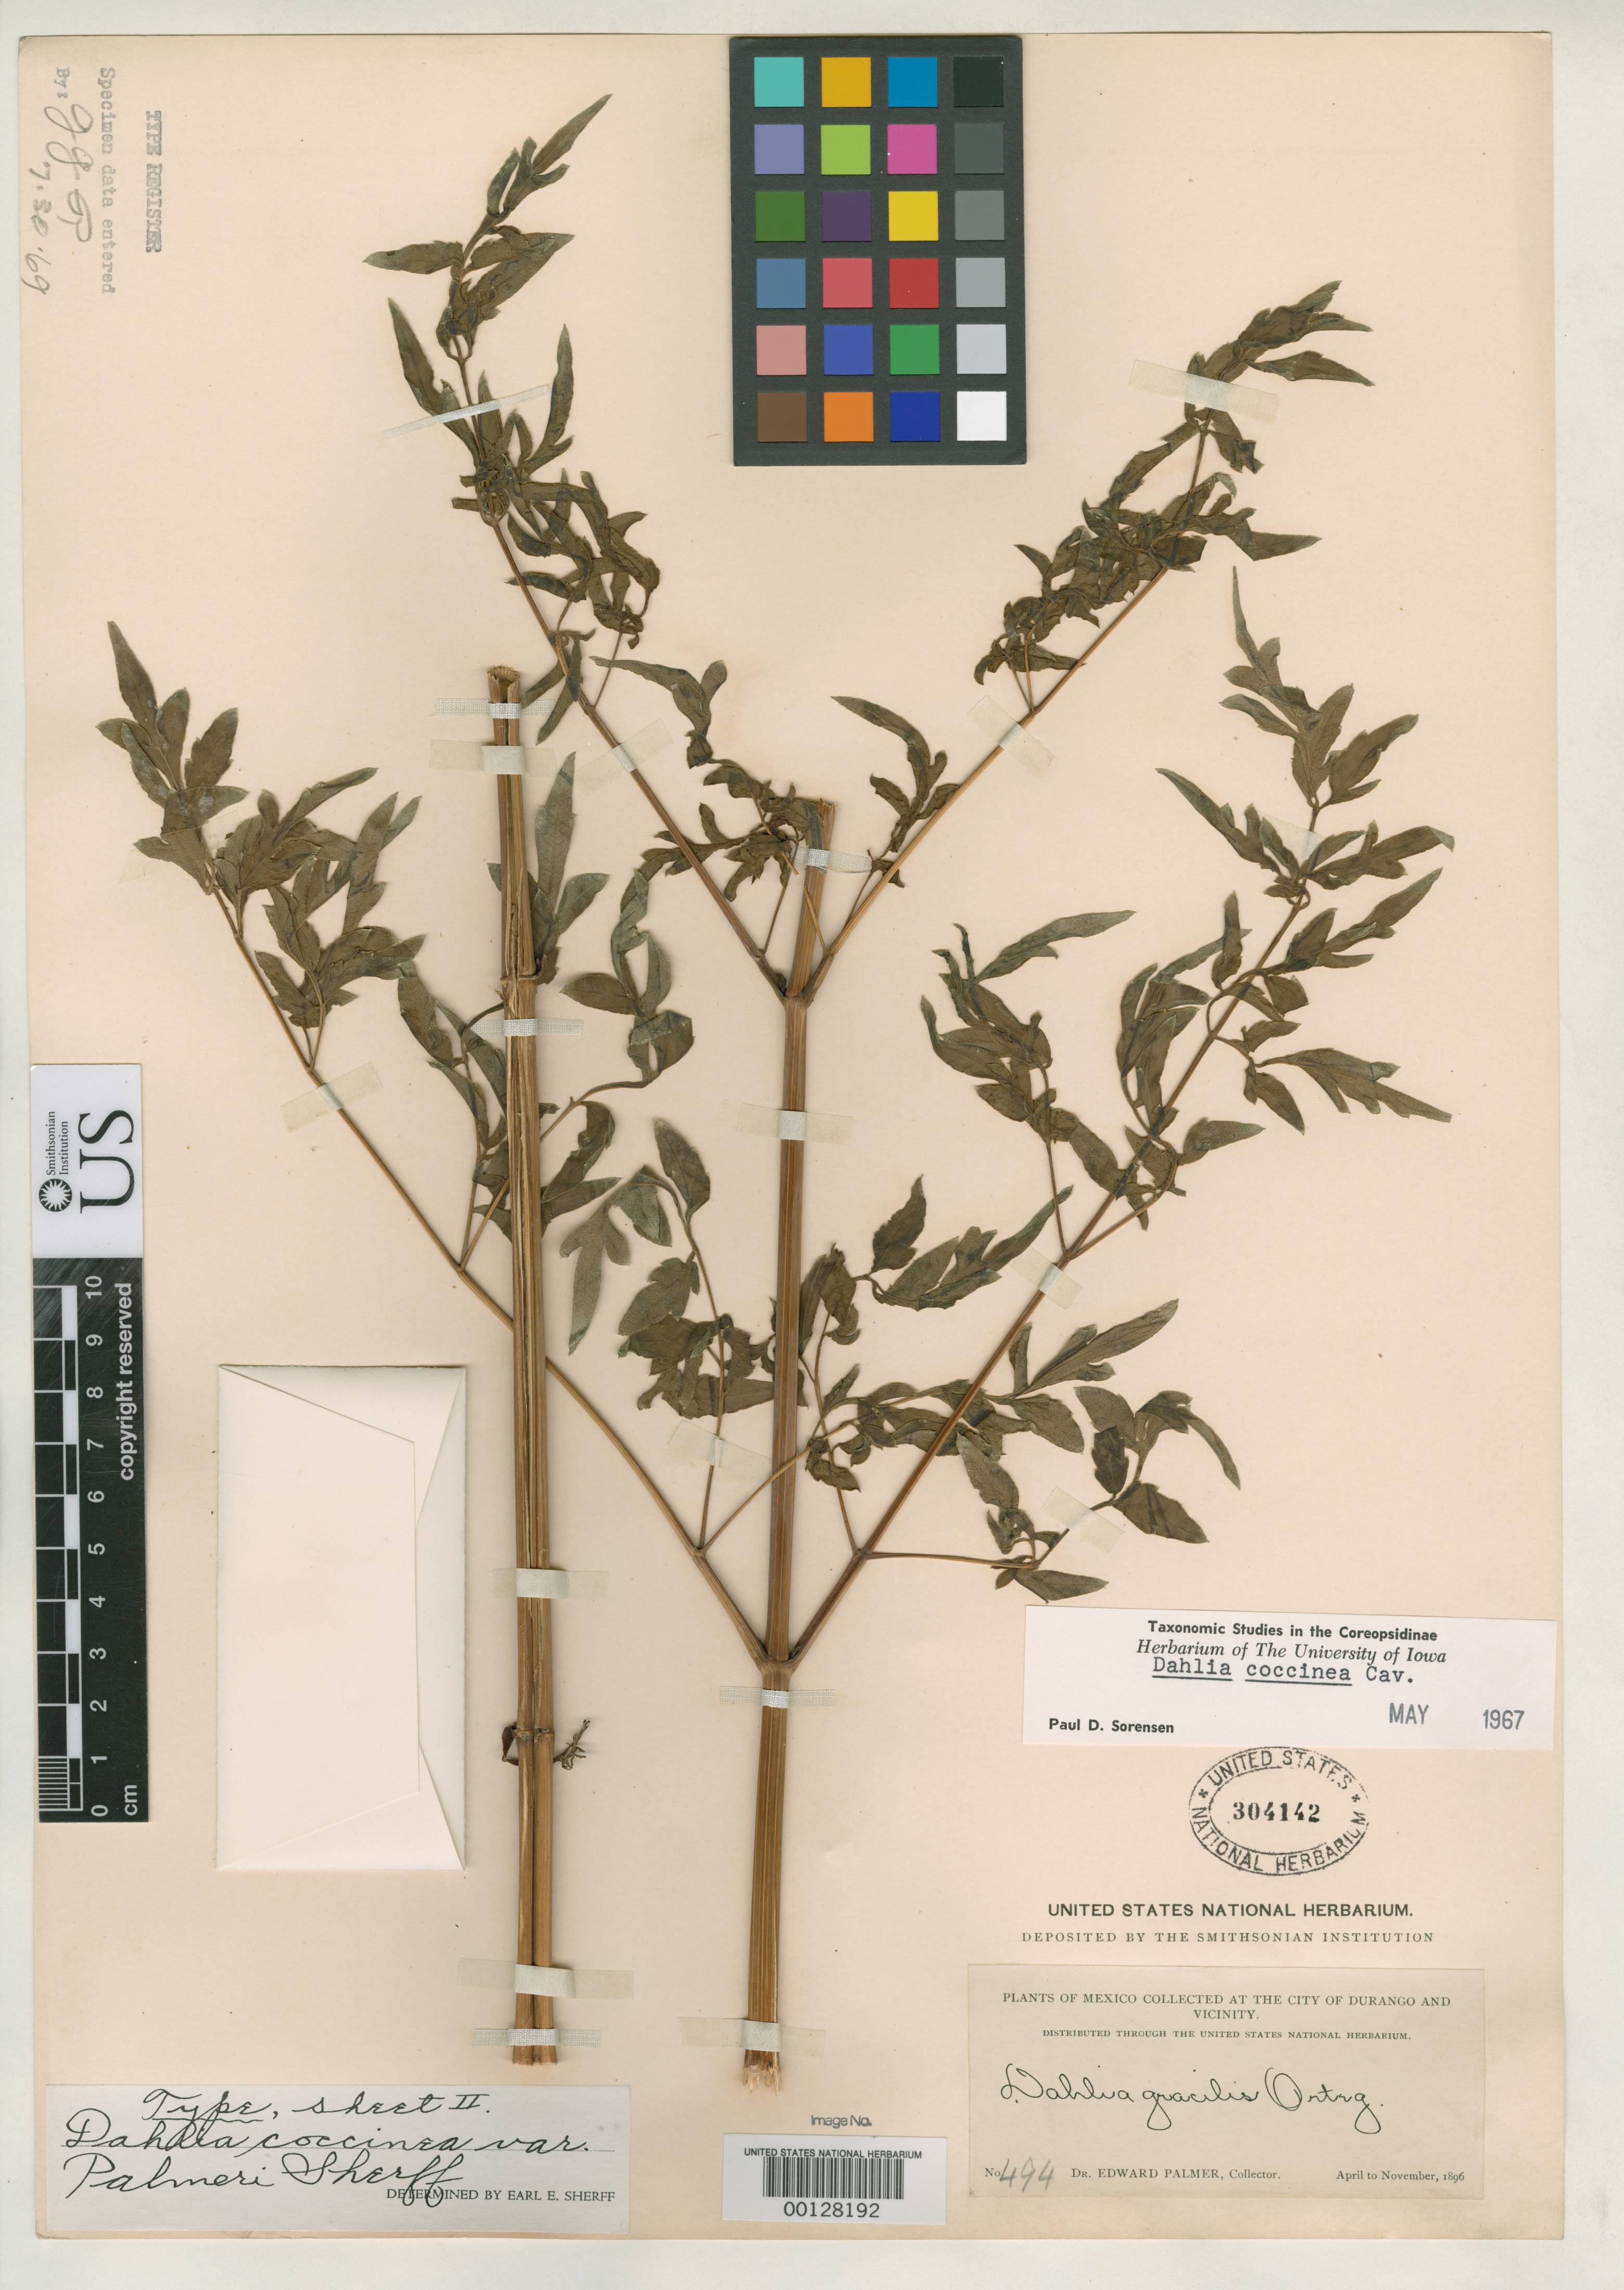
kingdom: Plantae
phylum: Tracheophyta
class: Magnoliopsida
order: Asterales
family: Asteraceae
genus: Dahlia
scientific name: Dahlia coccinea var. palmeri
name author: Sherff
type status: Holotype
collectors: E. Palmer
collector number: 494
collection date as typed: Apr 1896 to -- Nov 1896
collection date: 1896-04/1896-11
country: Mexico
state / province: Durango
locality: Durango and vicinity.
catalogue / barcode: US 304142